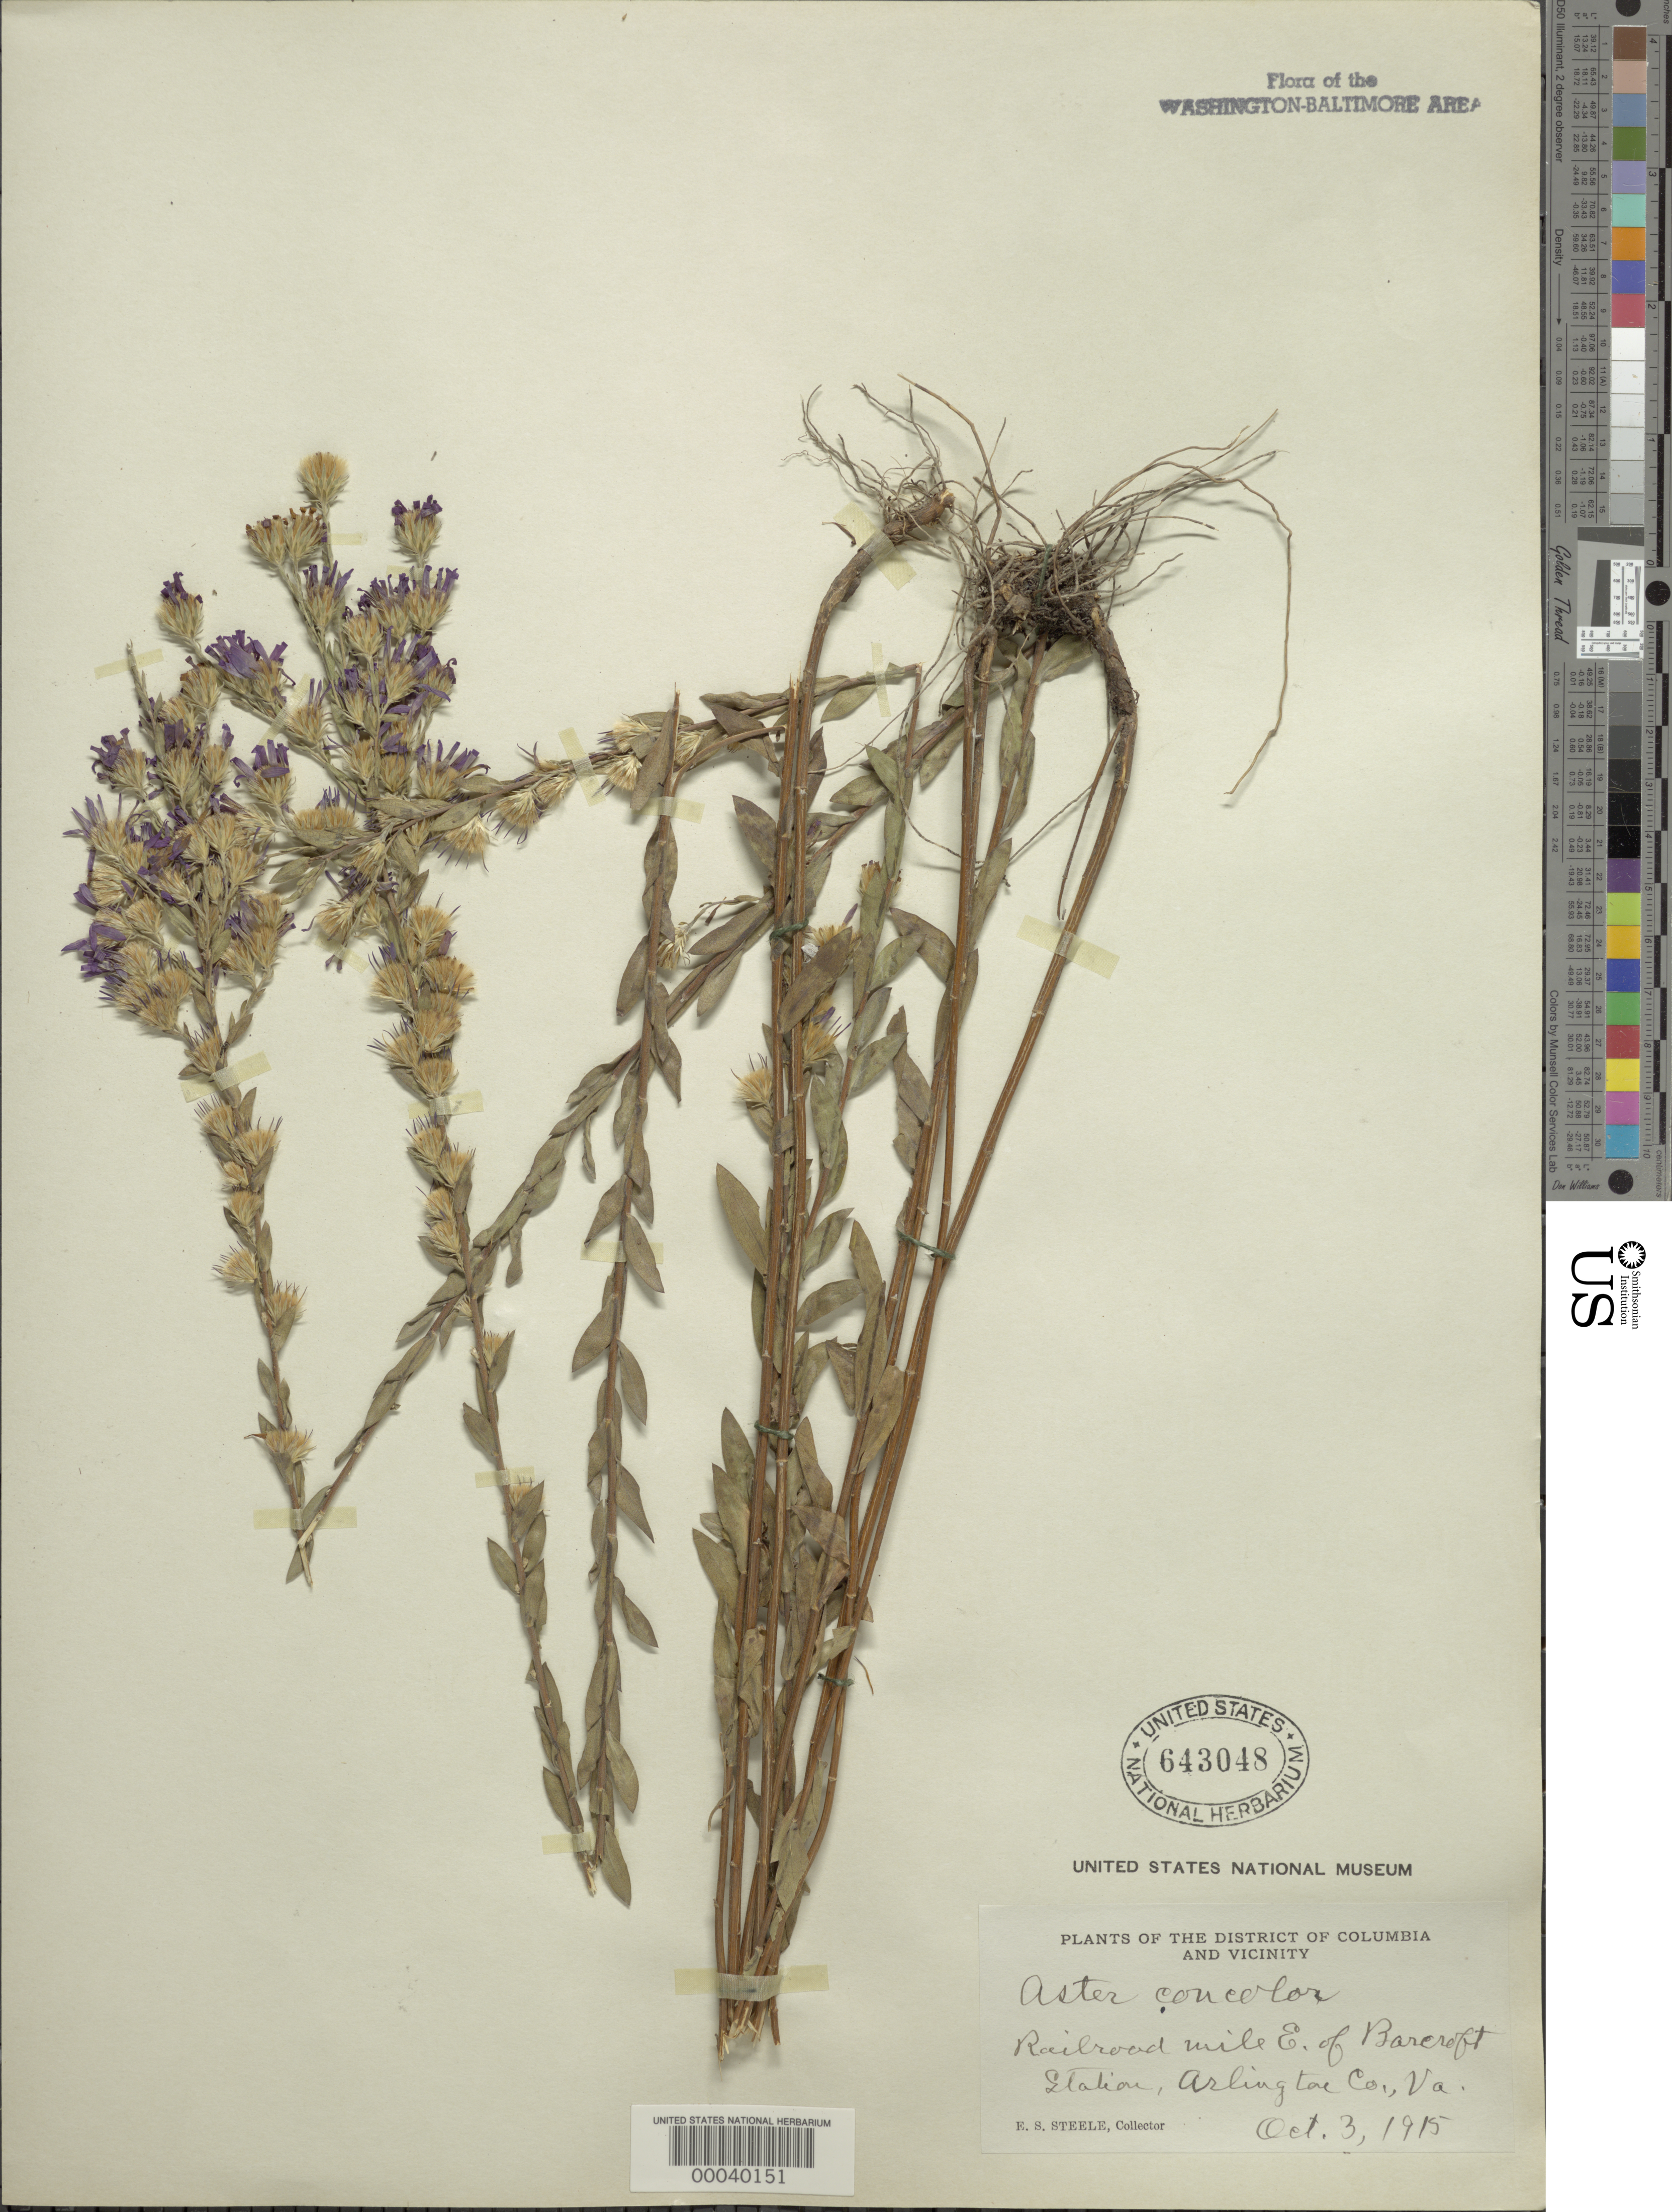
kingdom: Plantae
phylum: Tracheophyta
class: Magnoliopsida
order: Asterales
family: Asteraceae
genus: Symphyotrichum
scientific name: Symphyotrichum concolor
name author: (L.) G.L. Nesom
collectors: E. Steele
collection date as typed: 03 Oct 1915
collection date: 1915-10-03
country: United States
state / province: Virginia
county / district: Arlington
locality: East of Barcroft Station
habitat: Railroad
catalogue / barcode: US 643048